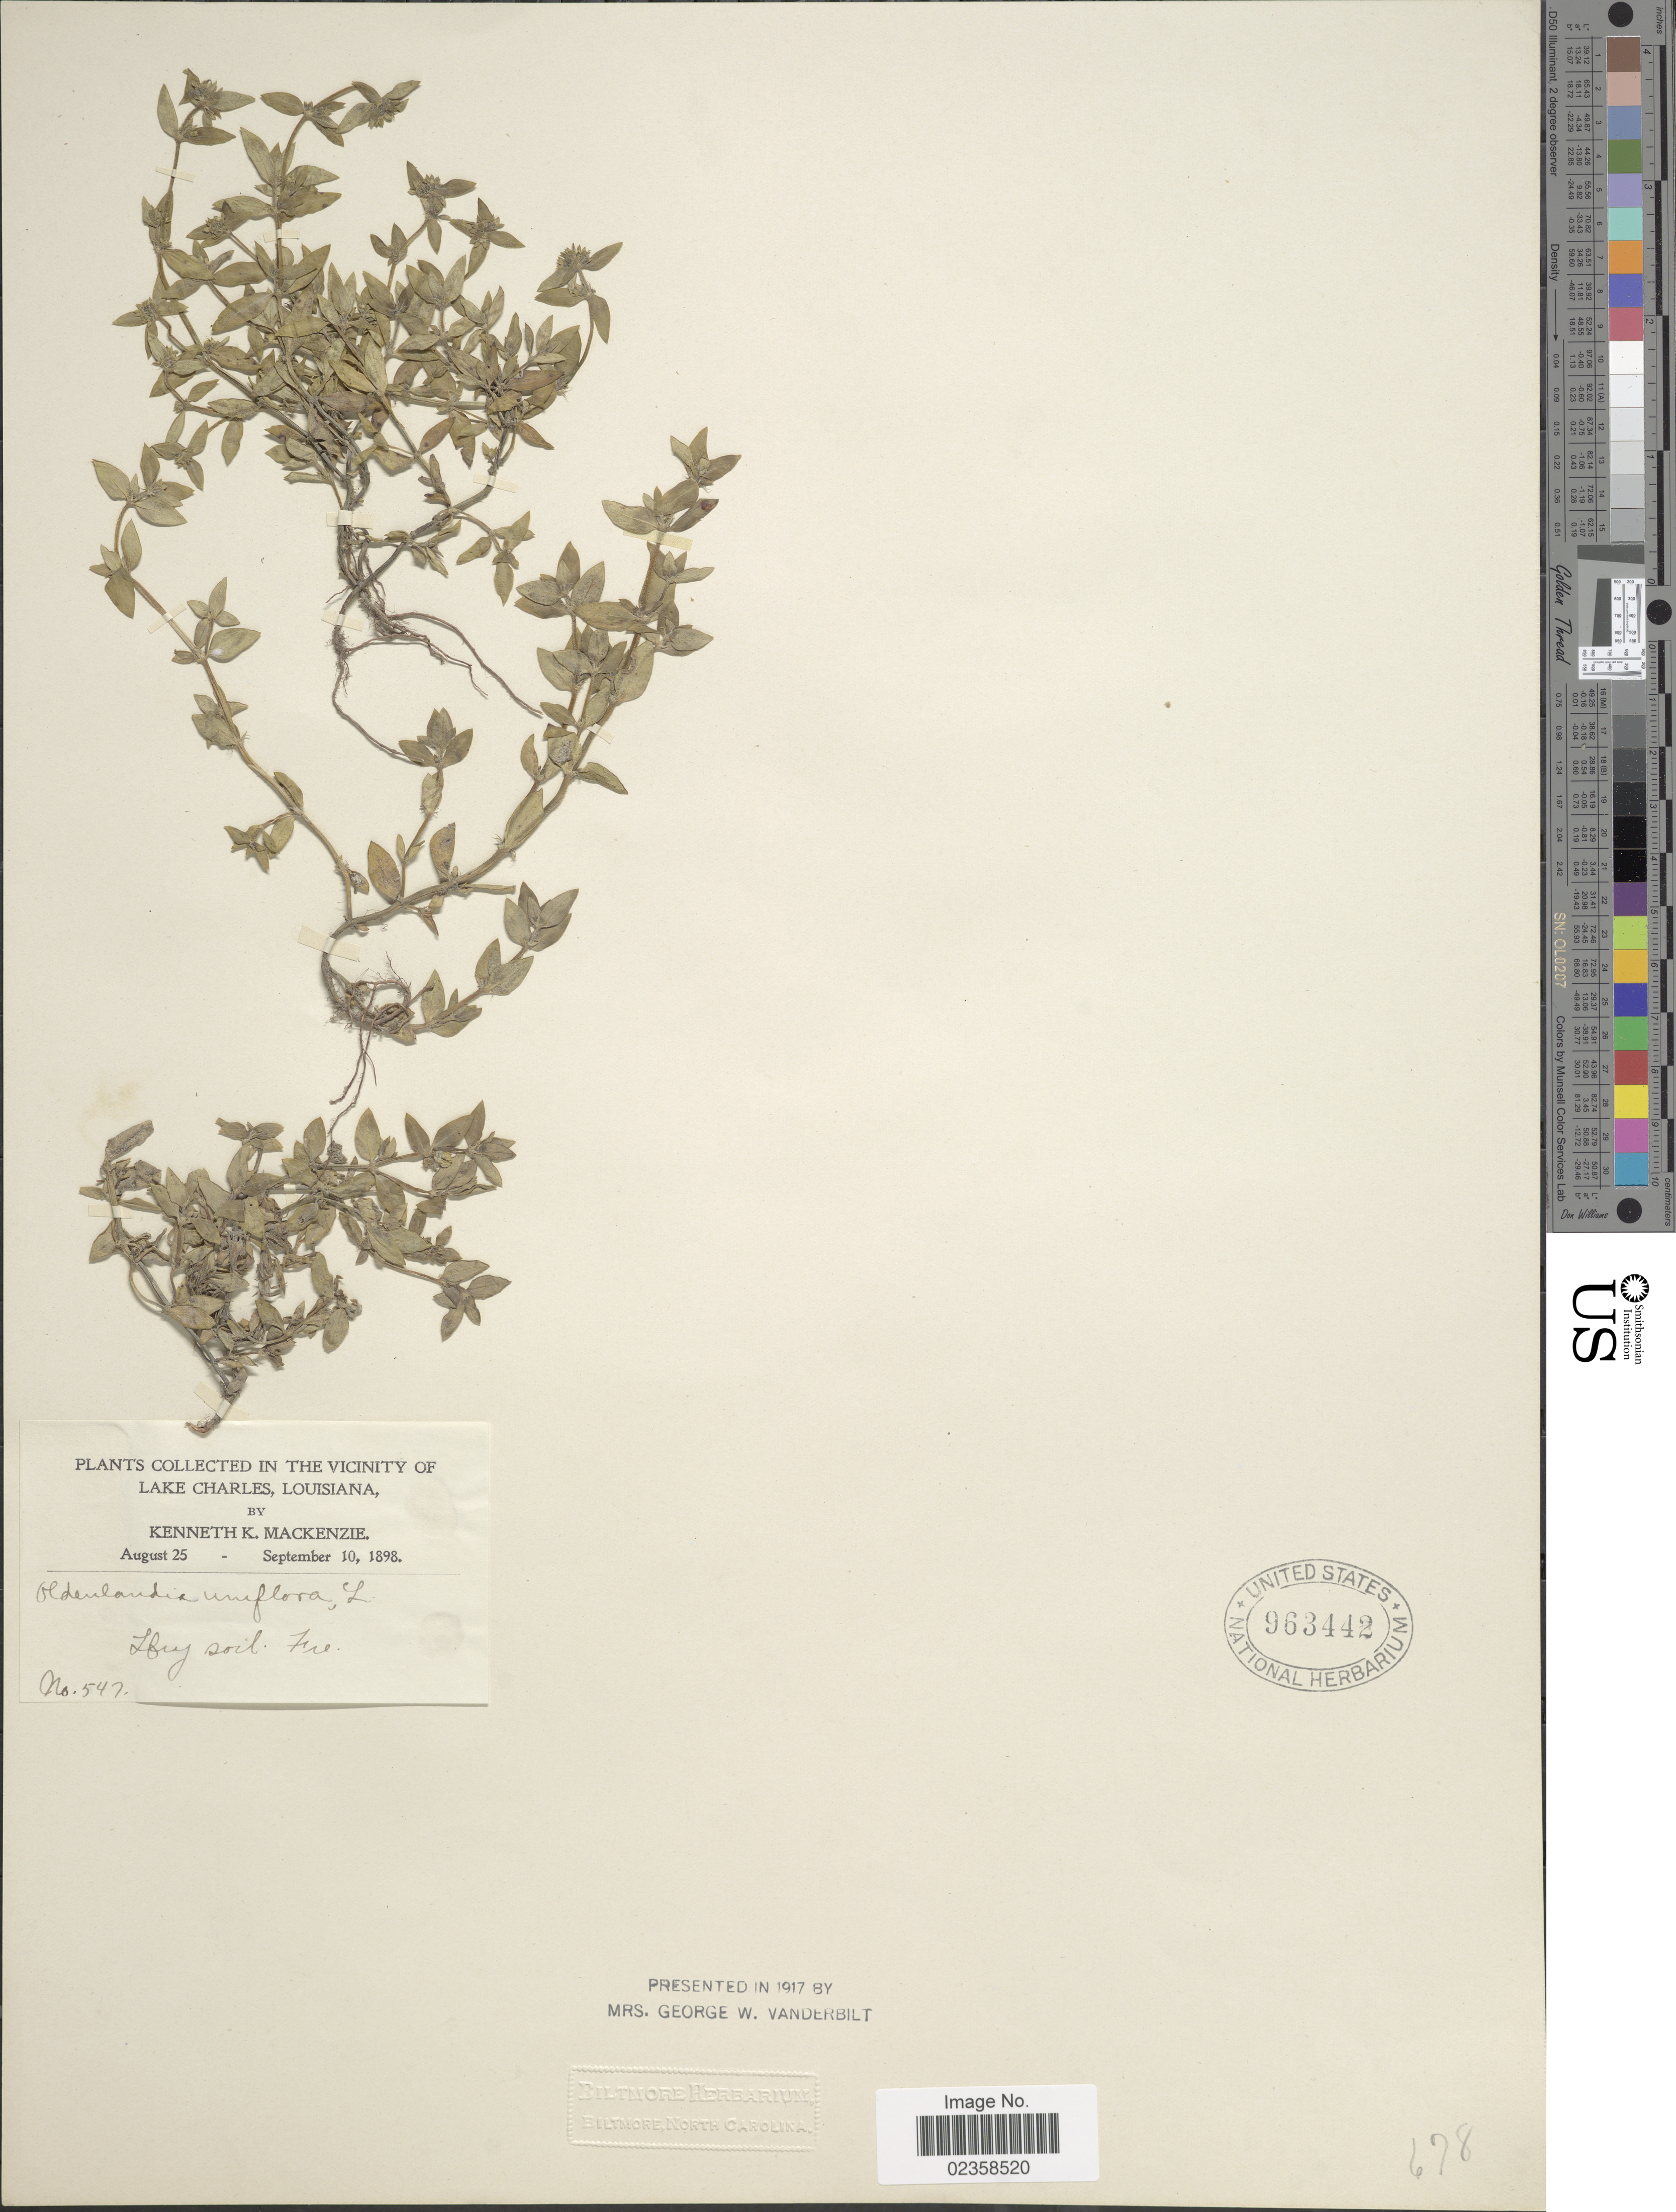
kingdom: Plantae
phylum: Tracheophyta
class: Magnoliopsida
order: Gentianales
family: Rubiaceae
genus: Oldenlandia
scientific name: Oldenlandia uniflora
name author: L.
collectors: K. K. Mackenzie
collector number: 547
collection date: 1898-08-25/1898-09-10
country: United States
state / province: Louisiana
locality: In The Vicinity of Lake Charles, Louisiana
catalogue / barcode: US 963442